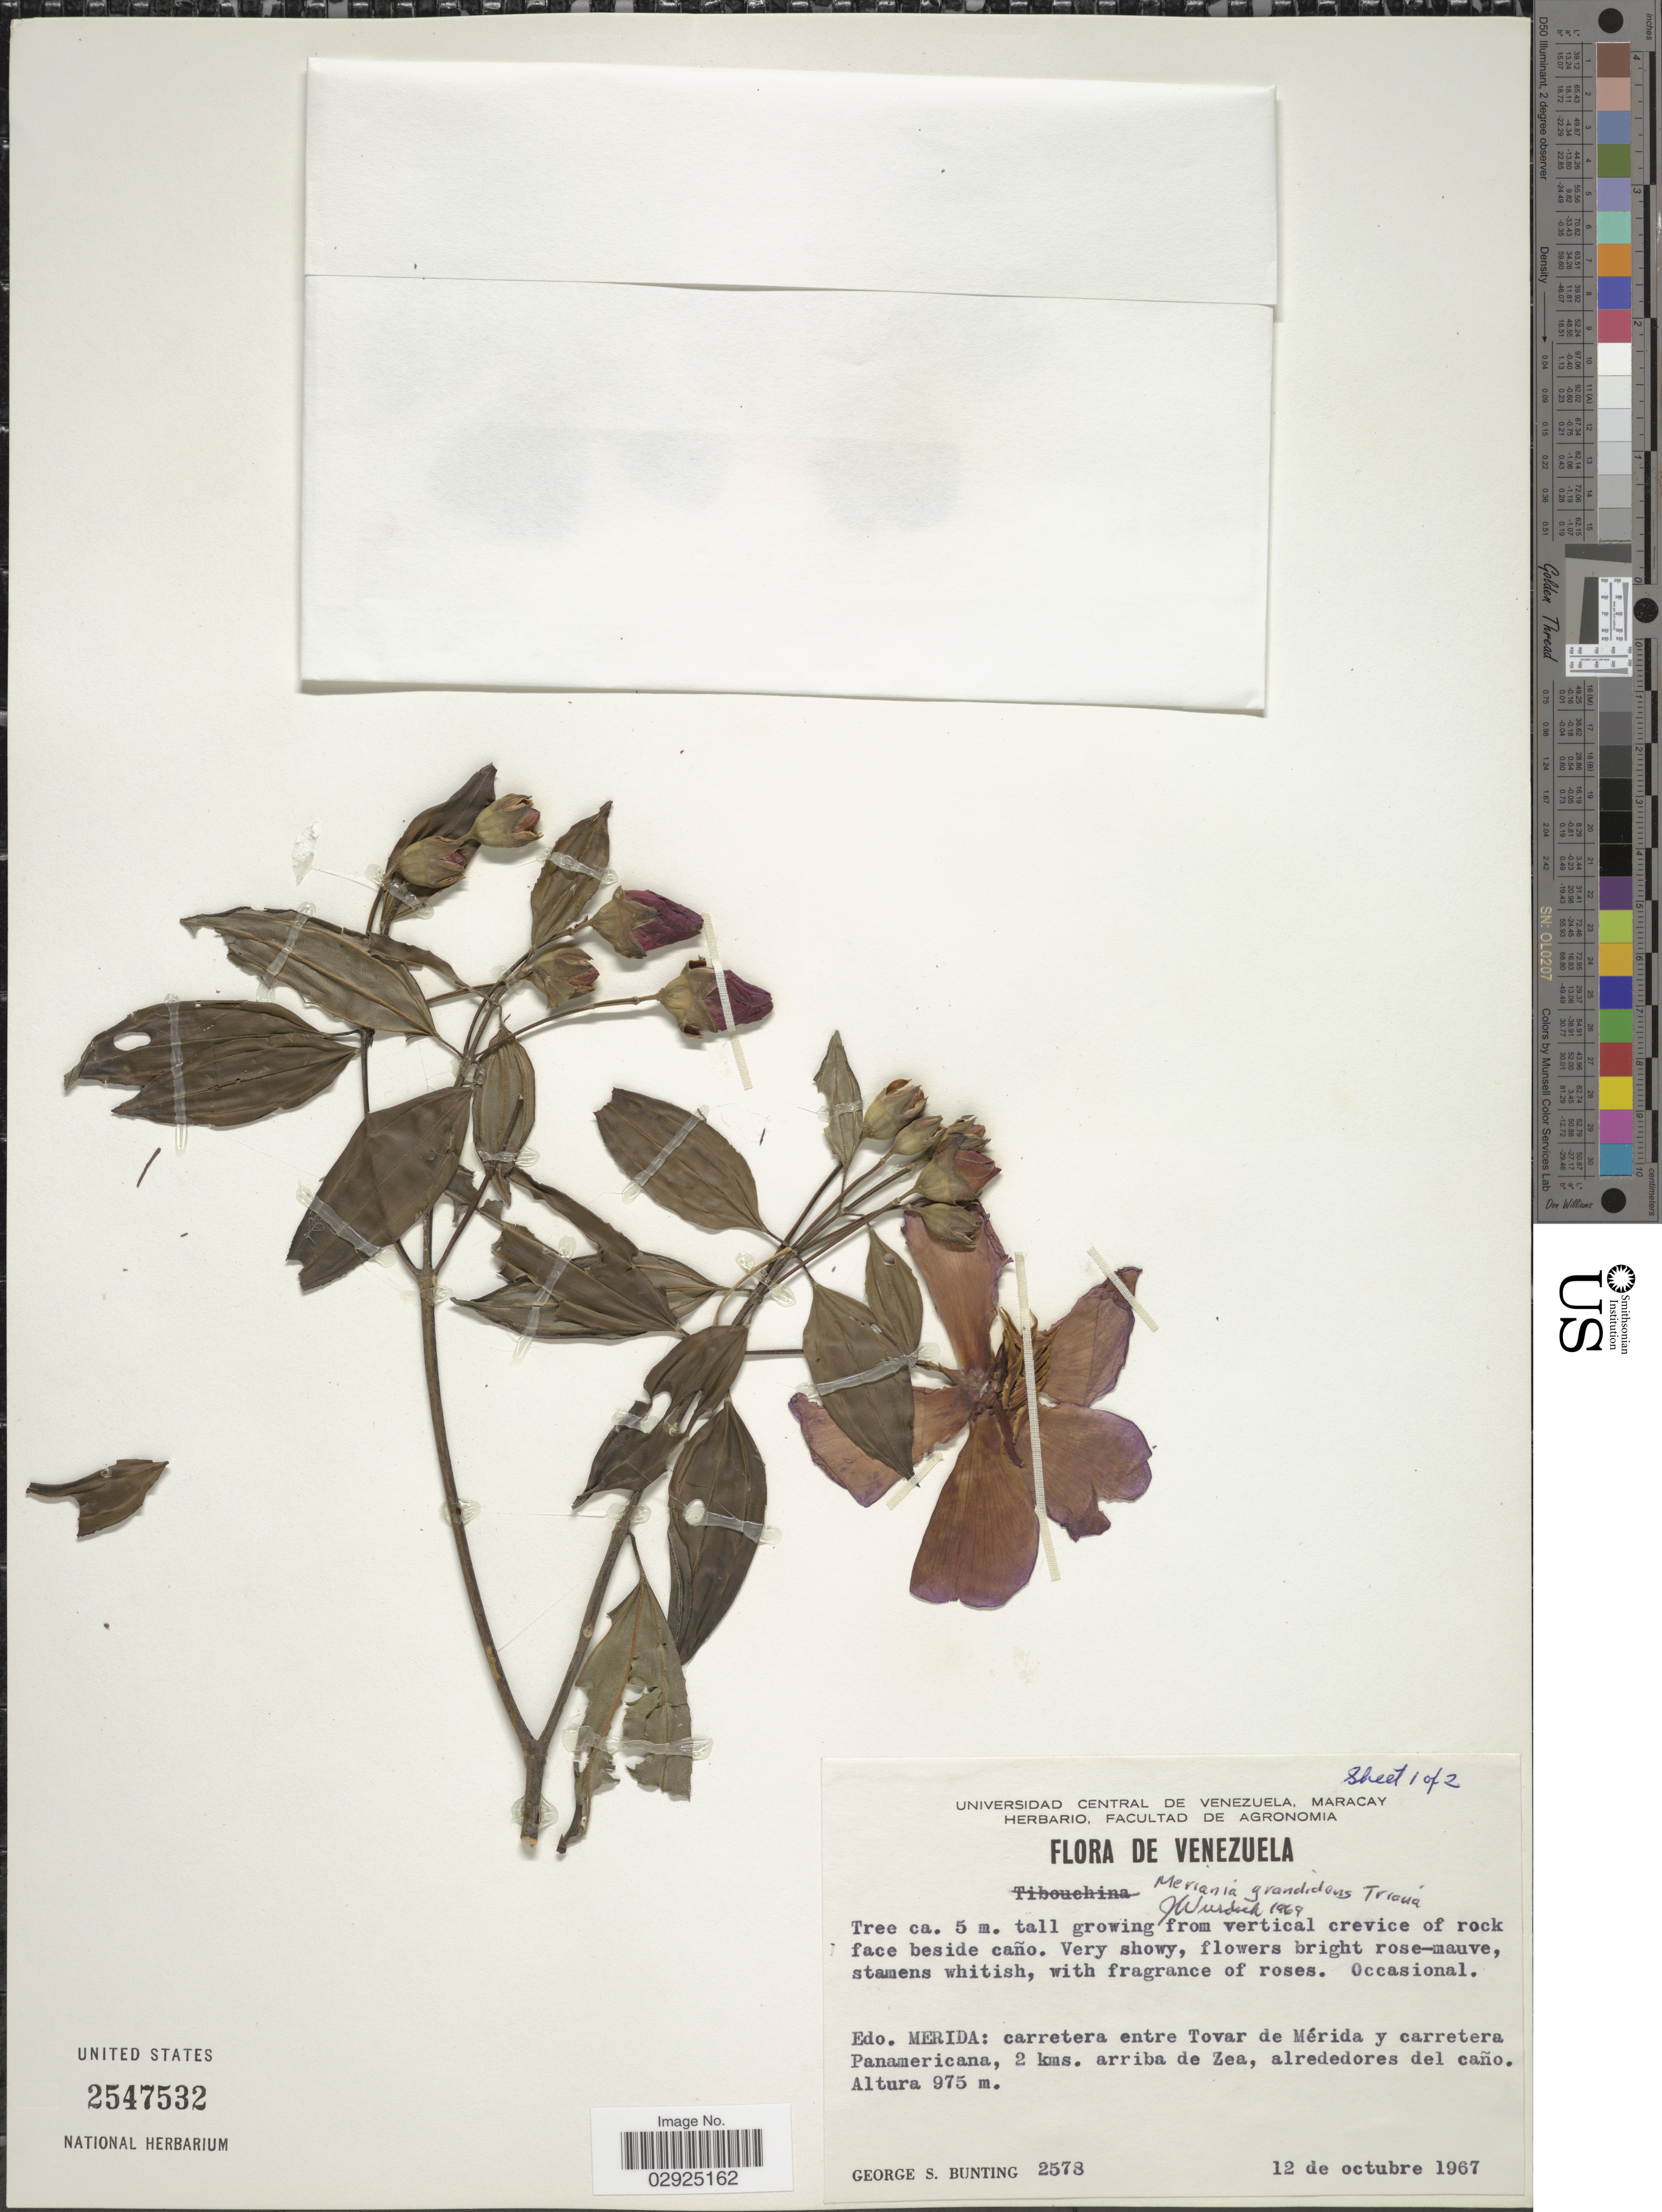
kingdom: Plantae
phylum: Tracheophyta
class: Magnoliopsida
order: Myrtales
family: Melastomataceae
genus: Meriania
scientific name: Meriania grandidens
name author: Triana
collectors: G. S. Bunting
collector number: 2578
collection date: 1967-10-12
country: Venezuela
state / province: Mérida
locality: Carretera entre Tovar de Mérida y carretera Panamericana, 2 kms. arriba de Zea, alrededores del caño.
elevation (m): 975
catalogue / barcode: US 2547532